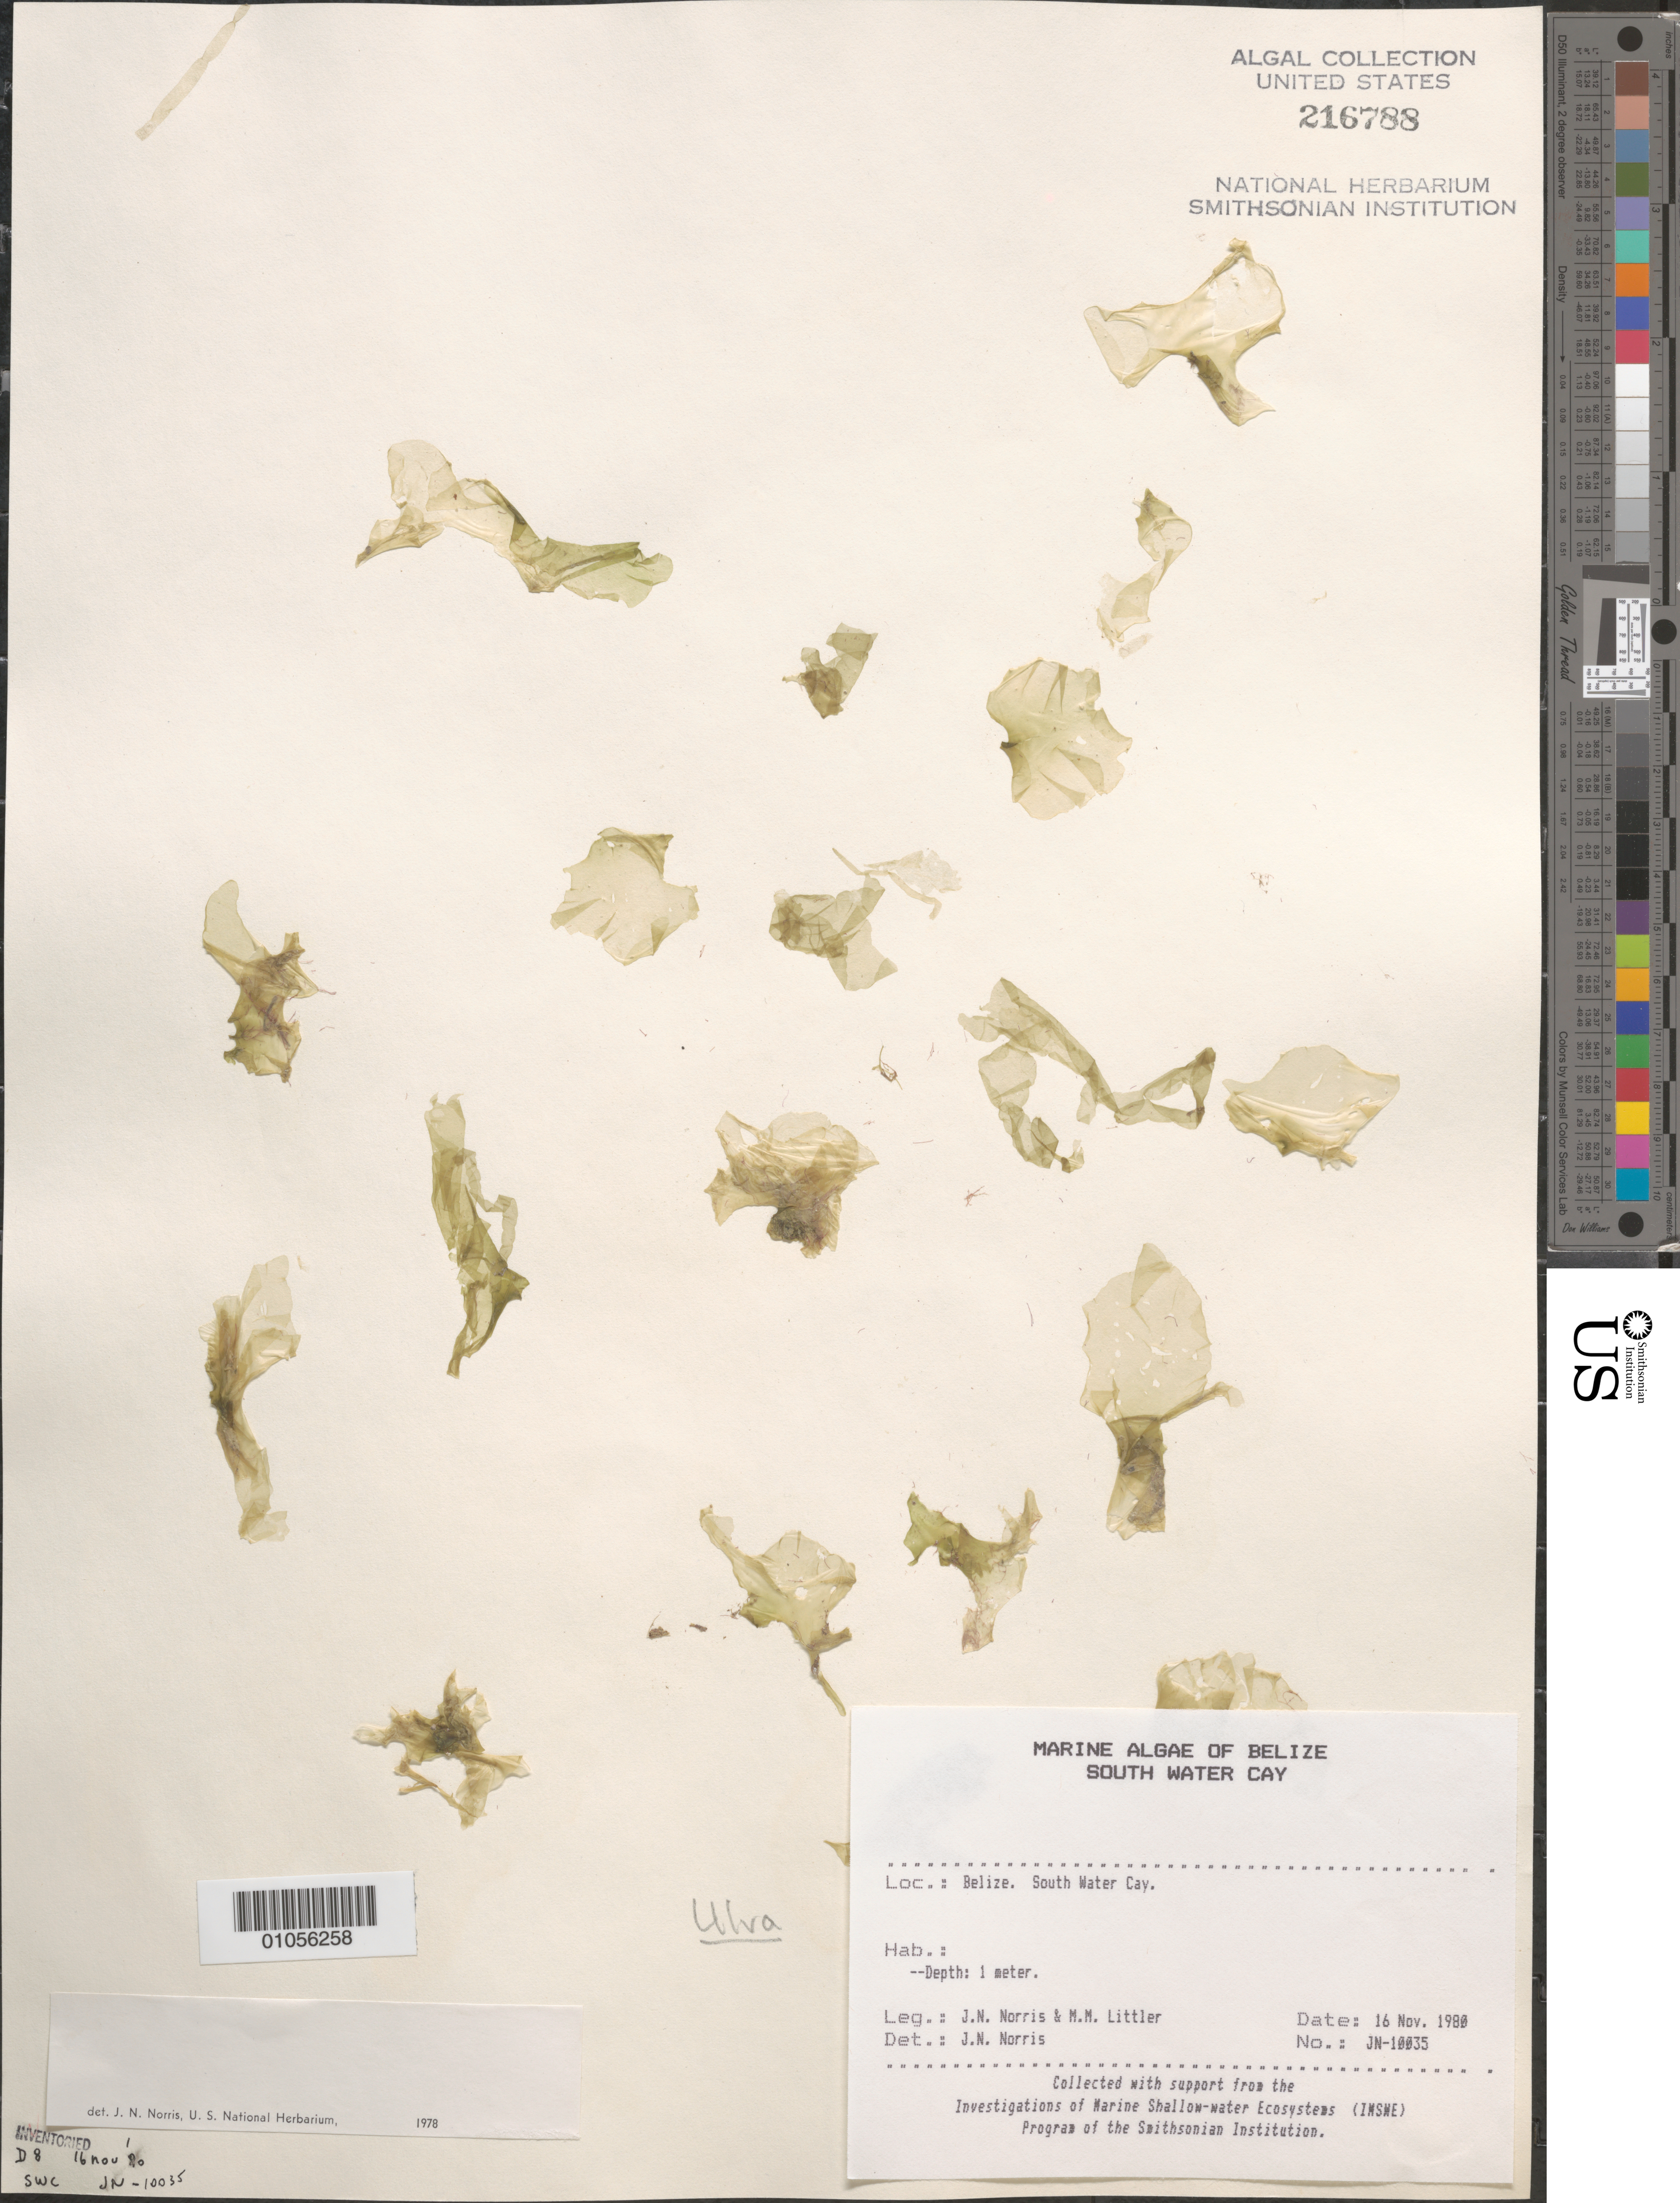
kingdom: Plantae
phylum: Chlorophyta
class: Ulvophyceae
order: Ulvales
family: Ulvaceae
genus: Ulva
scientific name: Ulva sp.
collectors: J. N. Norris & M. M. Littler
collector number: JN-10035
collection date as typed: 16 Nov 1980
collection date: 1980-11-16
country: Belize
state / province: Stann Creek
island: South Water Cay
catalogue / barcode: US 216788